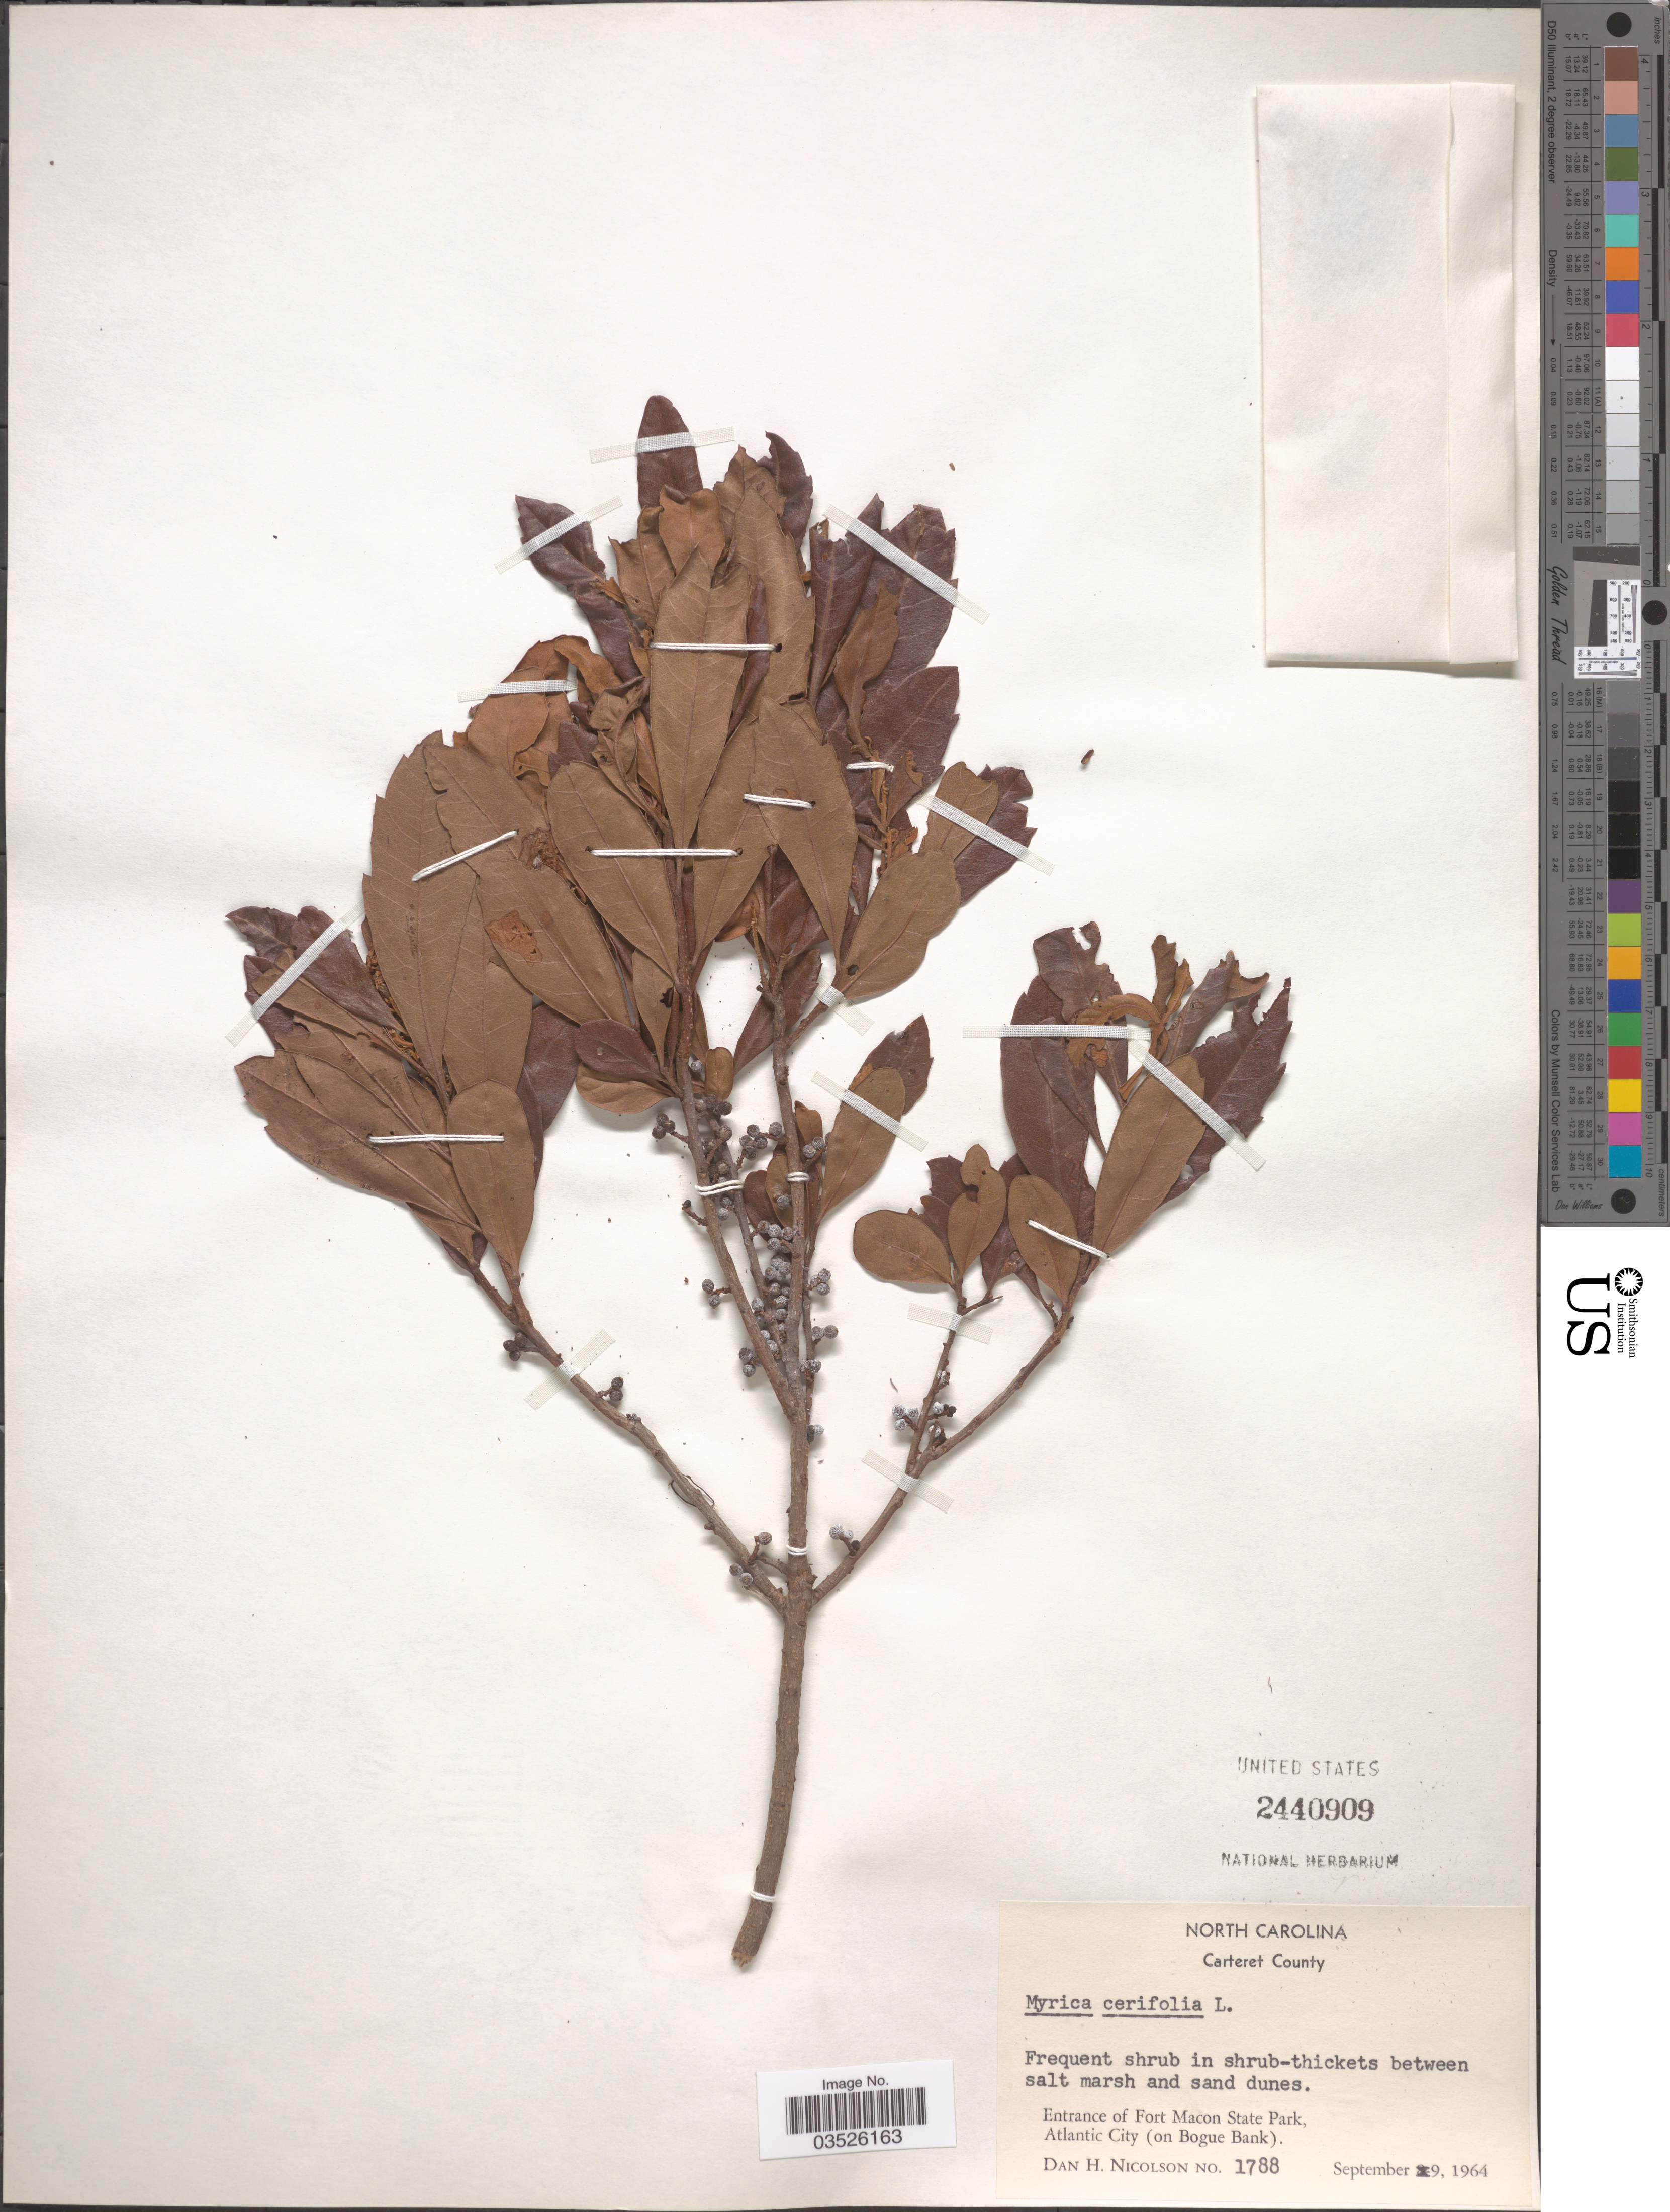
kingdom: Plantae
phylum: Tracheophyta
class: Magnoliopsida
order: Fagales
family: Myricaceae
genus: Morella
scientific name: Morella cerifera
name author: (L.) Small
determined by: Strong, M. T., (US), Smithsonian Institution - National Museum of Natural History (UNITED STATES)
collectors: D. H. Nicolson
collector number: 1788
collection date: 1964-09-09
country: United States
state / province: North Carolina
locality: Carteret County. Entrance of Fort Macon State Park, Atlantic City (on Bogue Bank).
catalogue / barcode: US 2440909